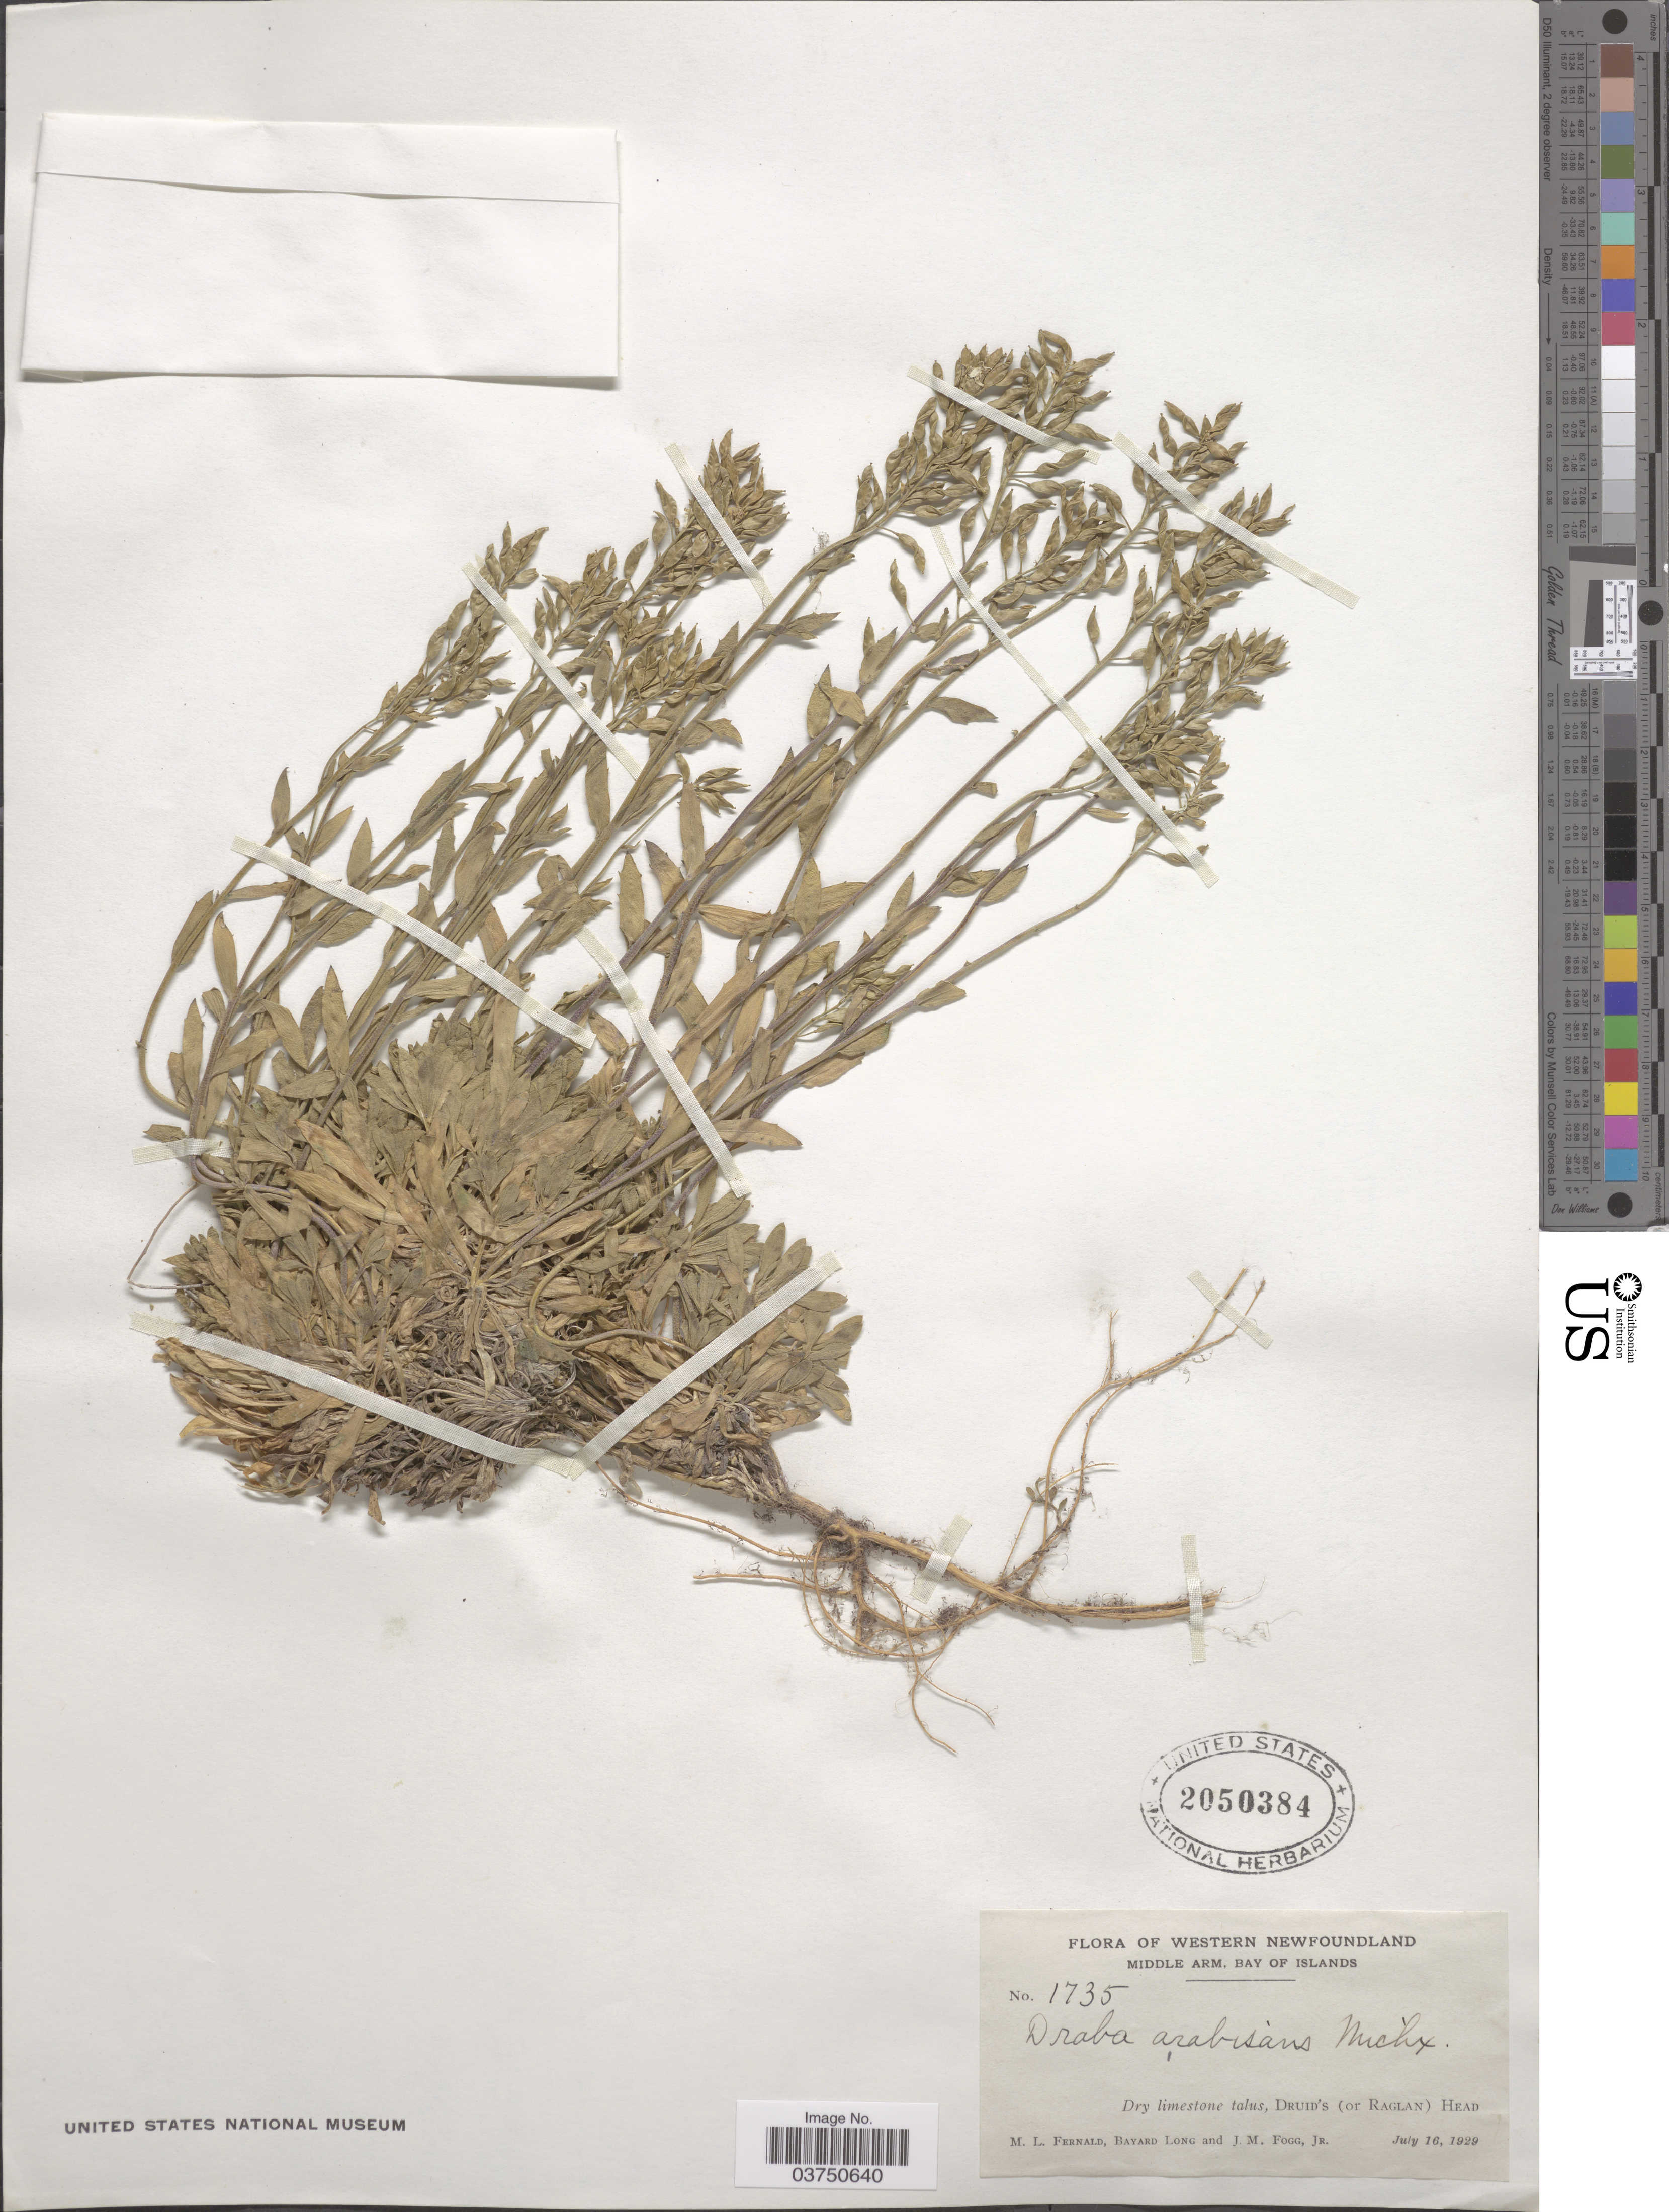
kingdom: Plantae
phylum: Tracheophyta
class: Magnoliopsida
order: Brassicales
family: Brassicaceae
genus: Draba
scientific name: Draba arabisans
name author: Michx.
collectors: M. L. Fernald, B. Long & J. Fogg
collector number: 1735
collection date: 1929-07-16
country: Canada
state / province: Newfoundland and Labrador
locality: Western Newfounfland. Middle Arm, Bay of Islands. Dry limestone talus, Druid's (or Raglan) Head.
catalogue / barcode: US 2050384